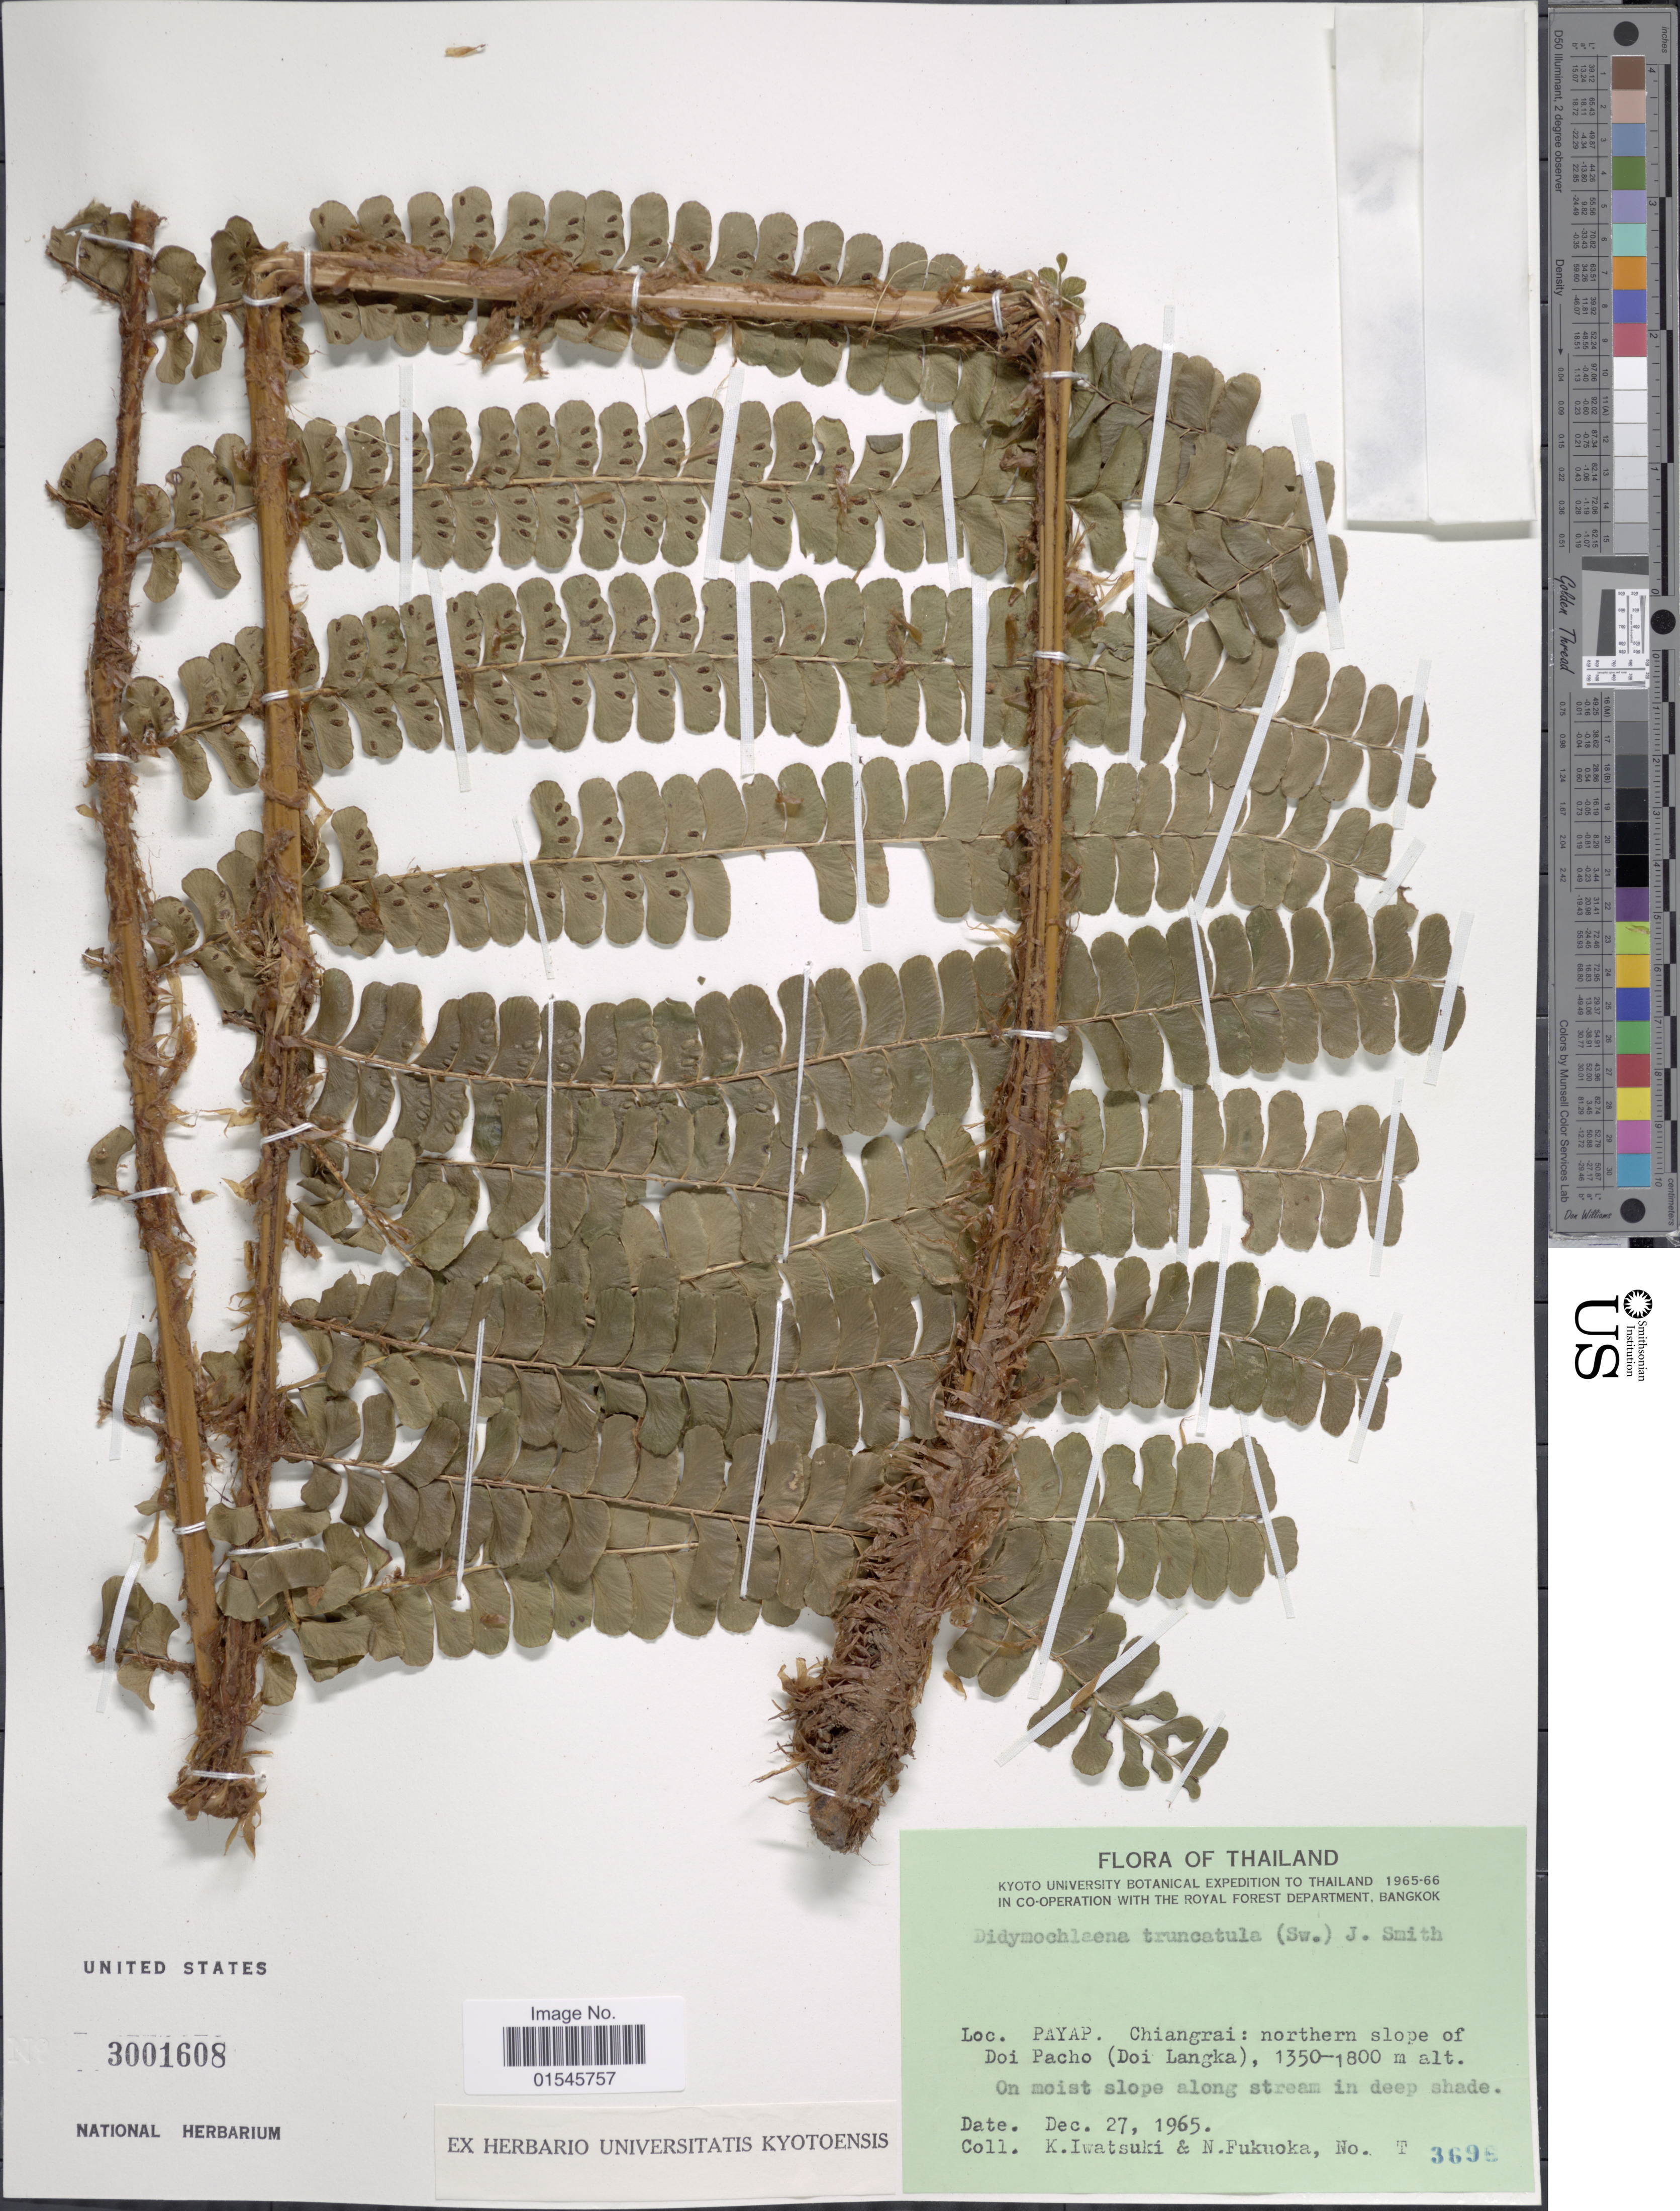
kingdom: Plantae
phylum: Tracheophyta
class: Polypodiopsida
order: Polypodiales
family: Didymochlaenaceae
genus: Didymochlaena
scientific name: Didymochlaena truncatula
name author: (Sw.) J. Sm.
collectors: K. Iwatsuki & N. Fukuoka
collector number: T 3698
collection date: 1965-12-27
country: Thailand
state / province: Chiang Rai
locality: Payap. Chiangrai: northern slope of Doi Pacho (Doi Langka)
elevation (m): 1350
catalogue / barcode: US 3001608